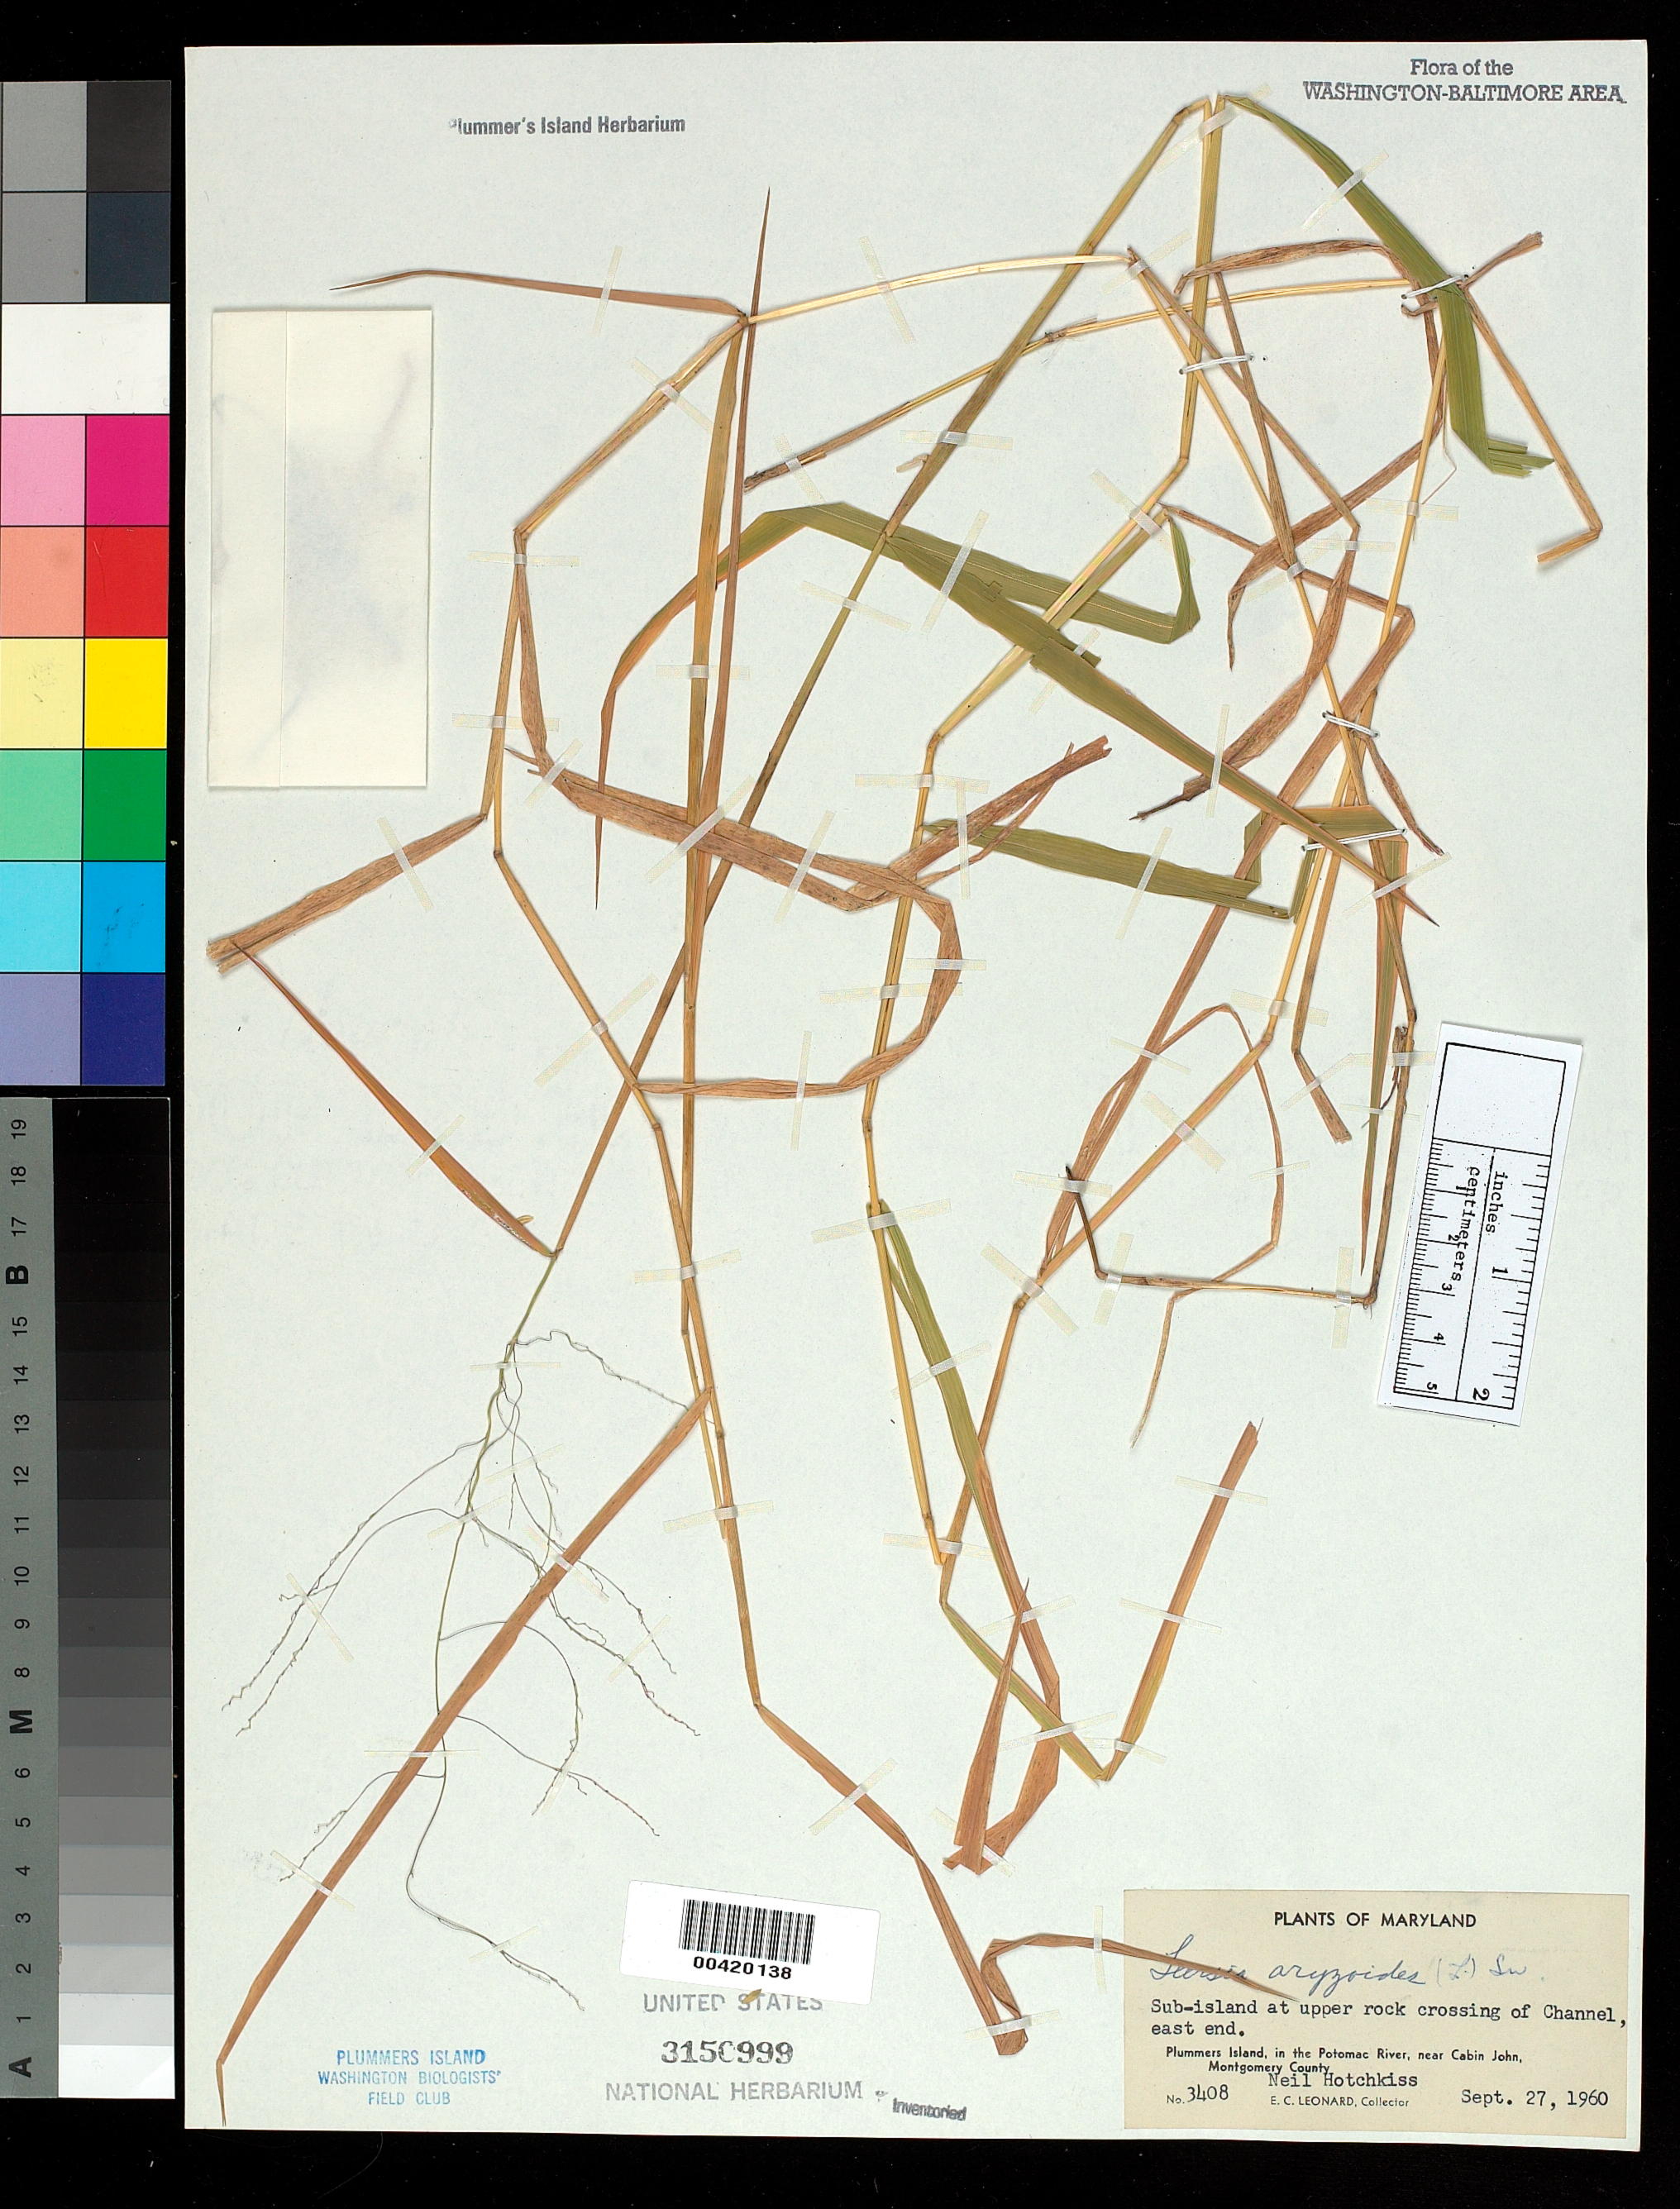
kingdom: Plantae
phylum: Tracheophyta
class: Liliopsida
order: Poales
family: Poaceae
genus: Leersia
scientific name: Leersia oryzoides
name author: (L.) Sw.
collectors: E. C. Leonard & N. Hotchkiss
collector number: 3408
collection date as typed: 27 Sep 1960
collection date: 1960-09-27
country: United States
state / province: Maryland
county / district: Montgomery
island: Plummers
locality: Plummer's Island; sub-island at Upper Rock crossing of Channel, east end C. & O. Canal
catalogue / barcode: US 3150999